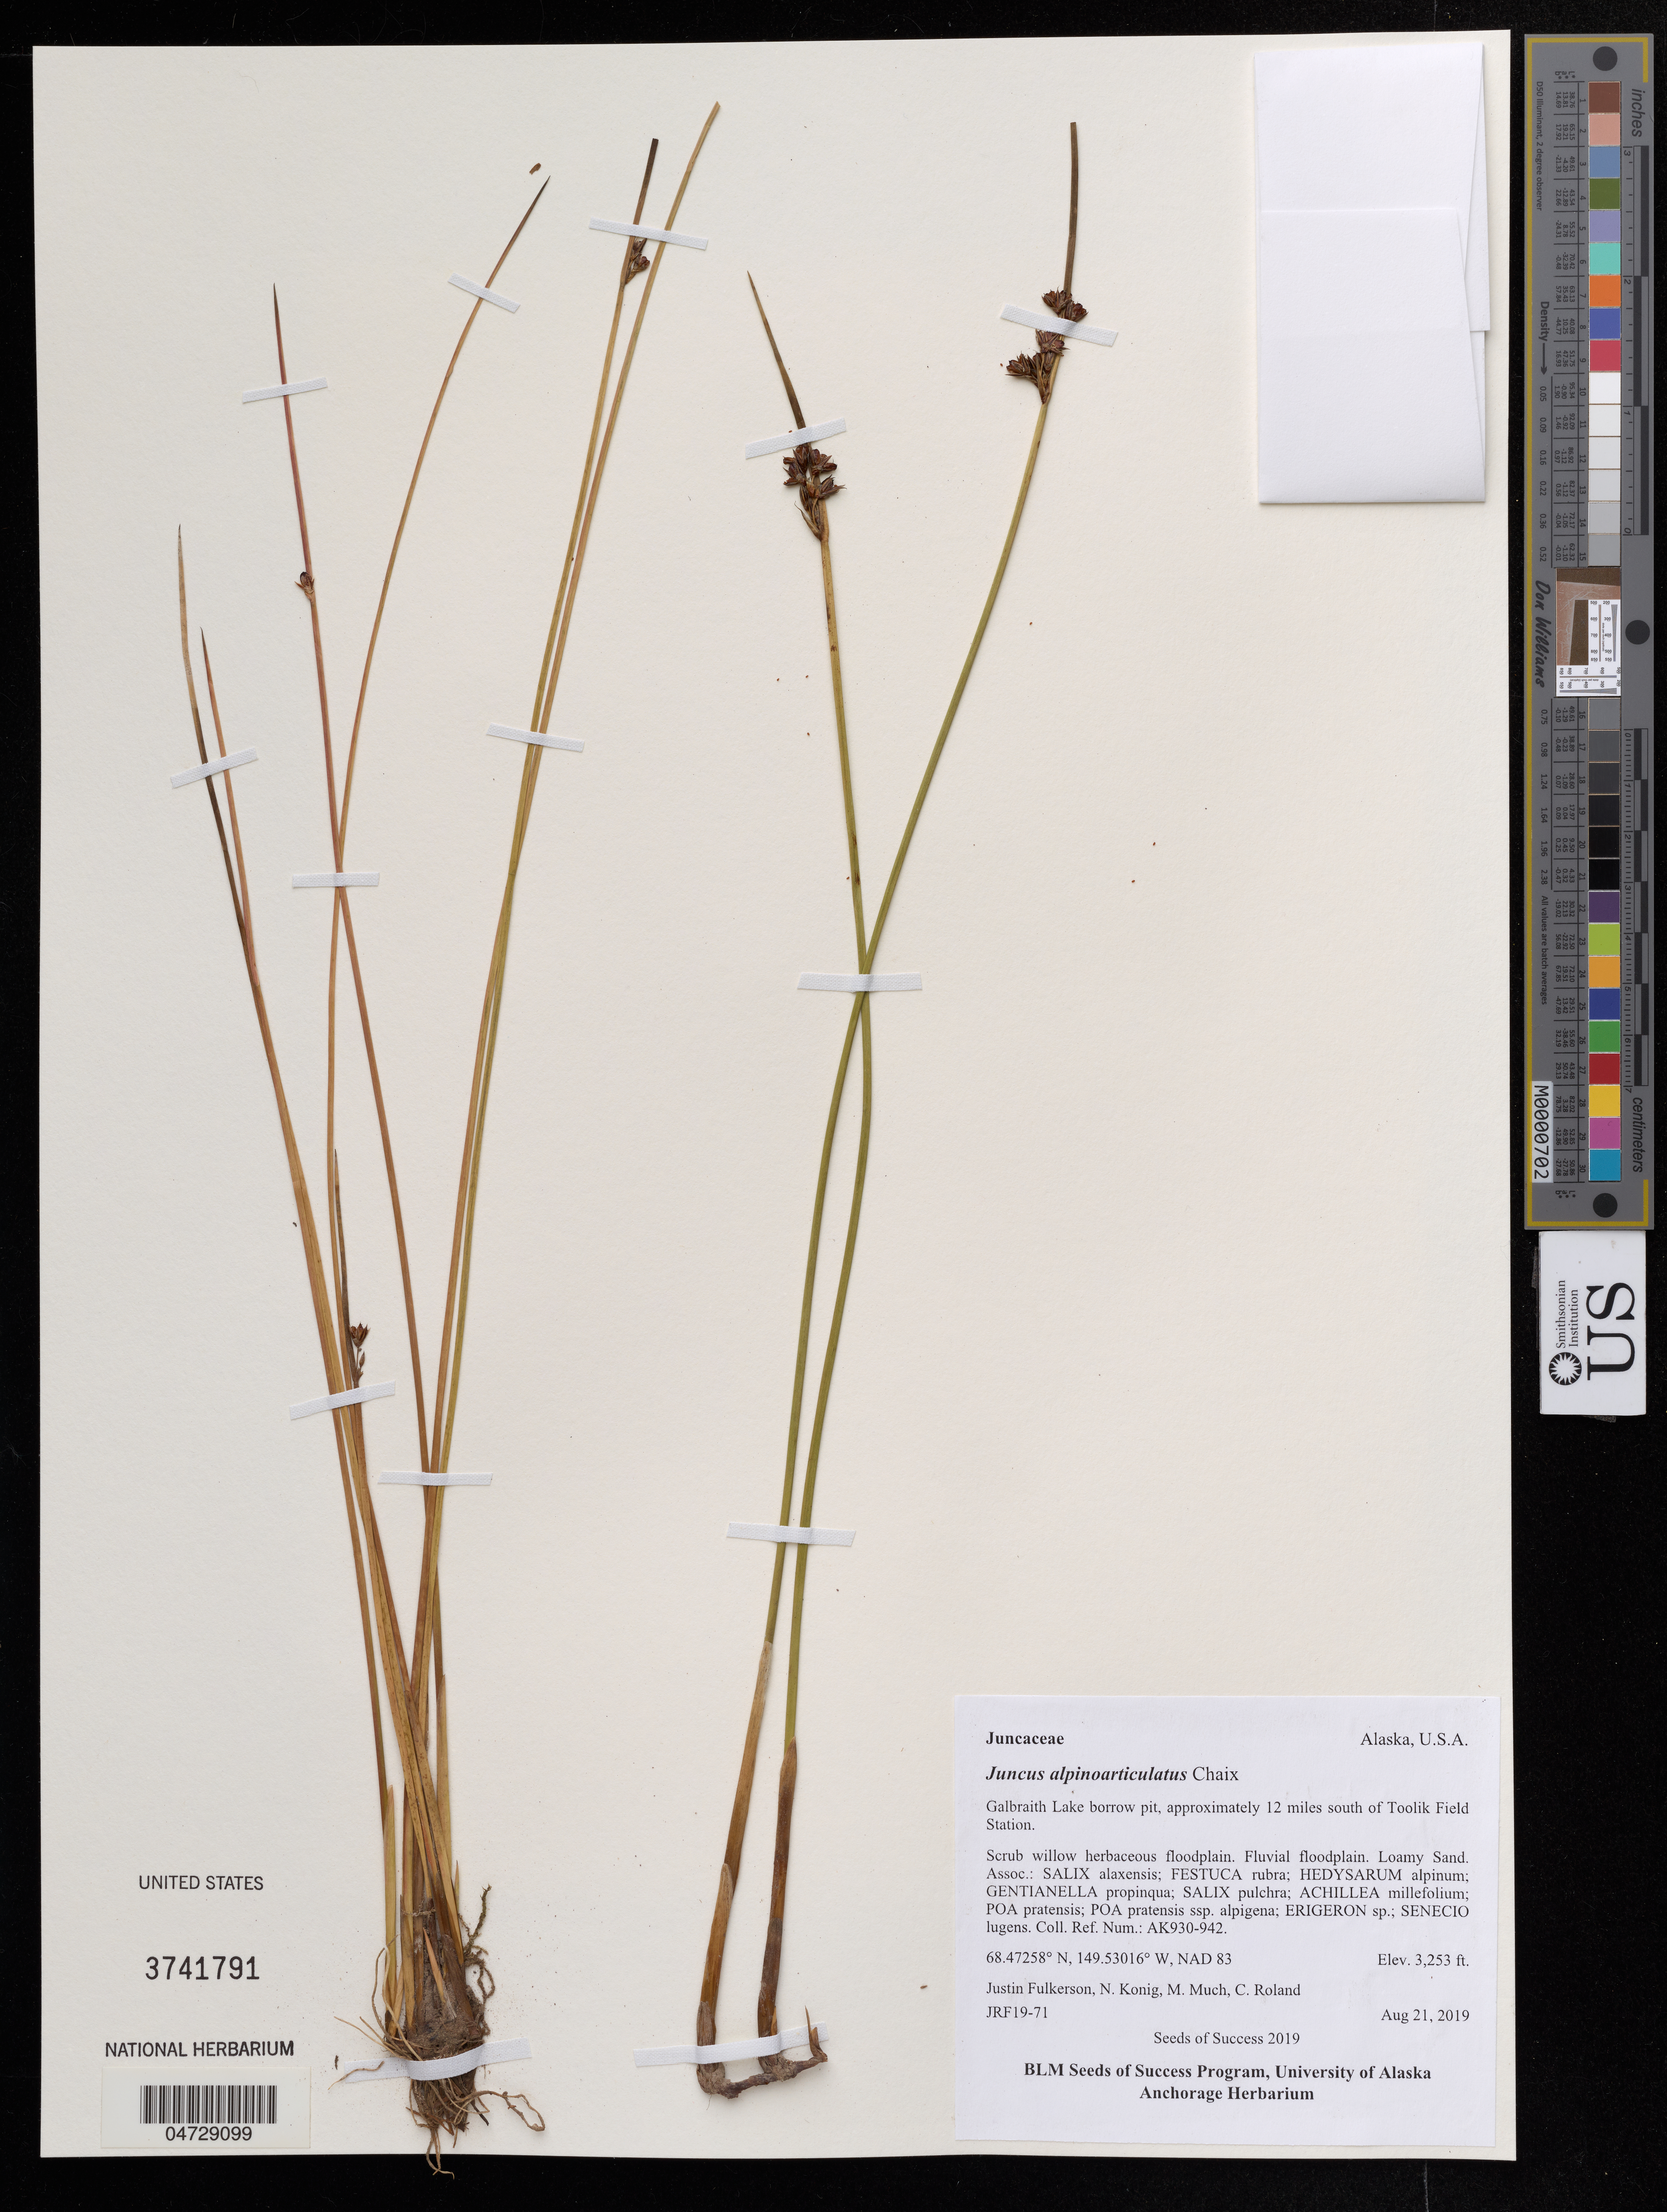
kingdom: Plantae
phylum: Tracheophyta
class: Liliopsida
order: Poales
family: Juncaceae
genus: Juncus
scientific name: Juncus alpinoarticulatus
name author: Vill.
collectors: J. Fulkerson, N. Konig & C. Roland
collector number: JRF19/71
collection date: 2019-08-21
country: United States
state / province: Alaska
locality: Galbraith Lake borrow pit, approximately 12 miles south of Toolik Field Station.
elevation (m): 992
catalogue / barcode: US 3741791